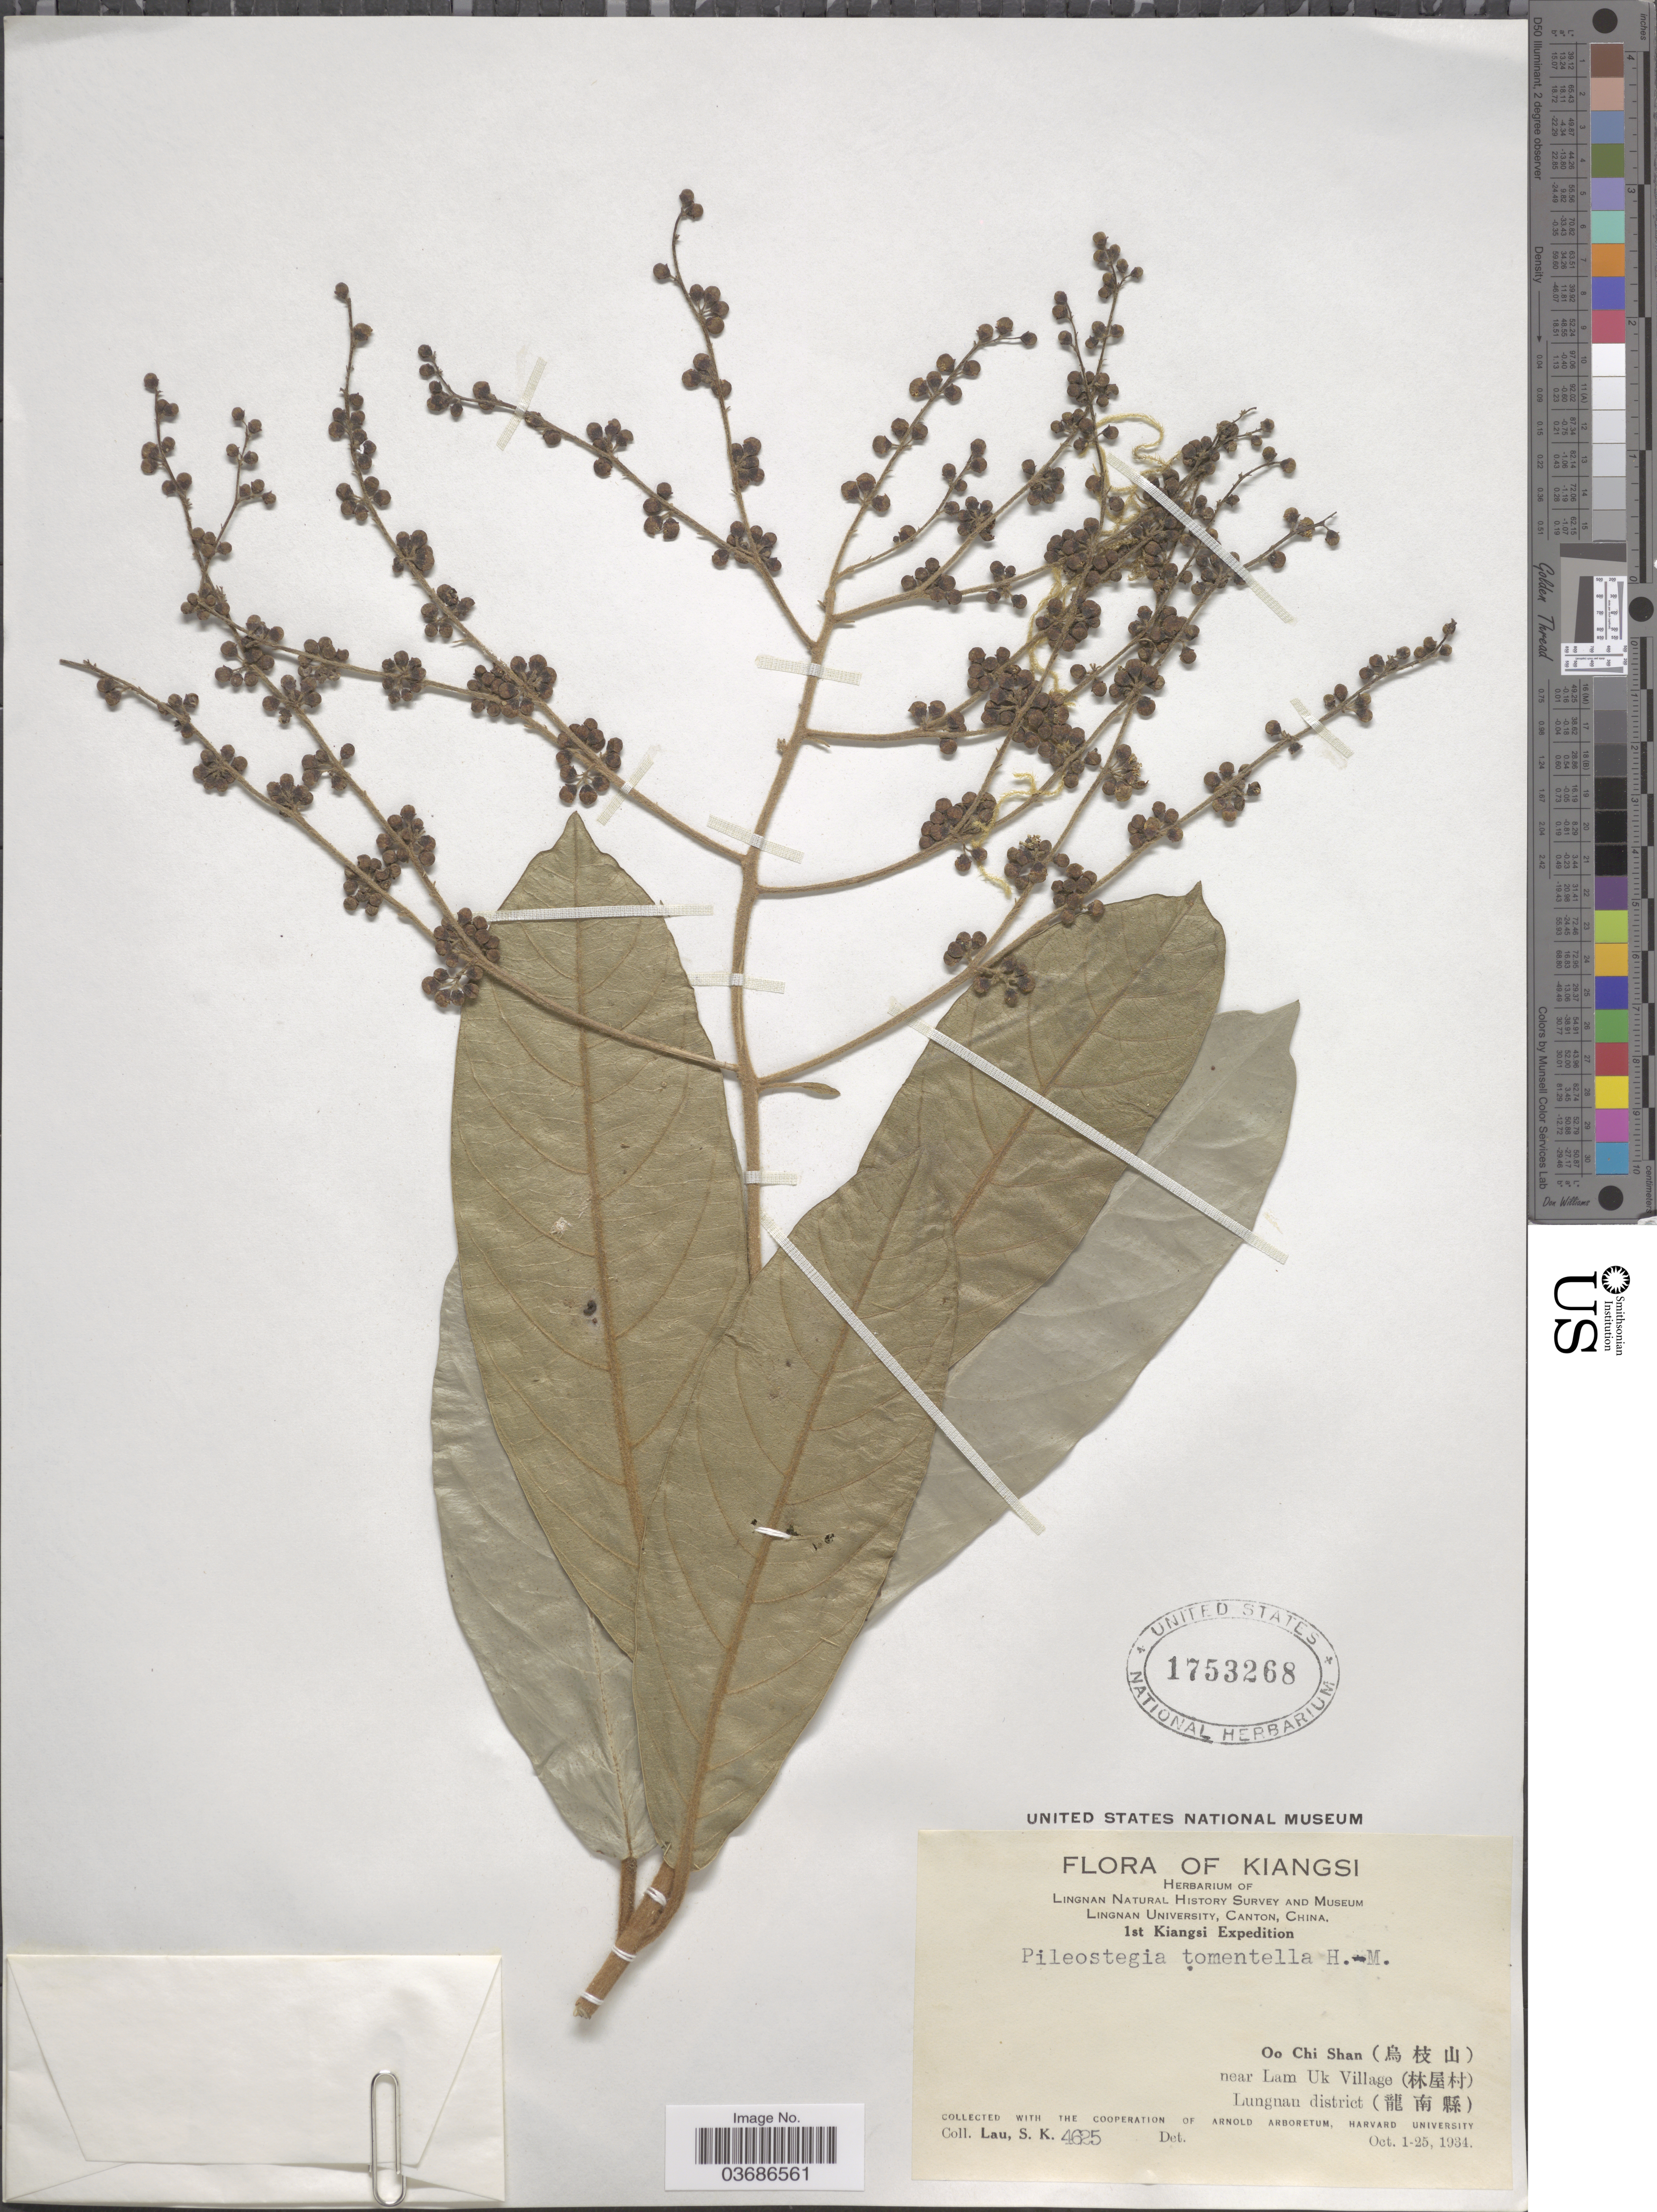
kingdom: Plantae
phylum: Tracheophyta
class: Magnoliopsida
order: Cornales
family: Hydrangeaceae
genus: Hydrangea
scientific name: Hydrangea tomentella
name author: (Hand.-Mazz.) Y. De Smet & C. Granados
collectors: S. K. Lau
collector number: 4625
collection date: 1934-10-01/1934-10-25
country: China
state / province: Jiangxi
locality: Kiangsi. Lingnan Natural History Survey and Museum. 1st Kiangsi Expedition. Oo Chi Shan (X) near Lam Uk Village (X). Lungnan district (X).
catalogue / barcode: US 1753268